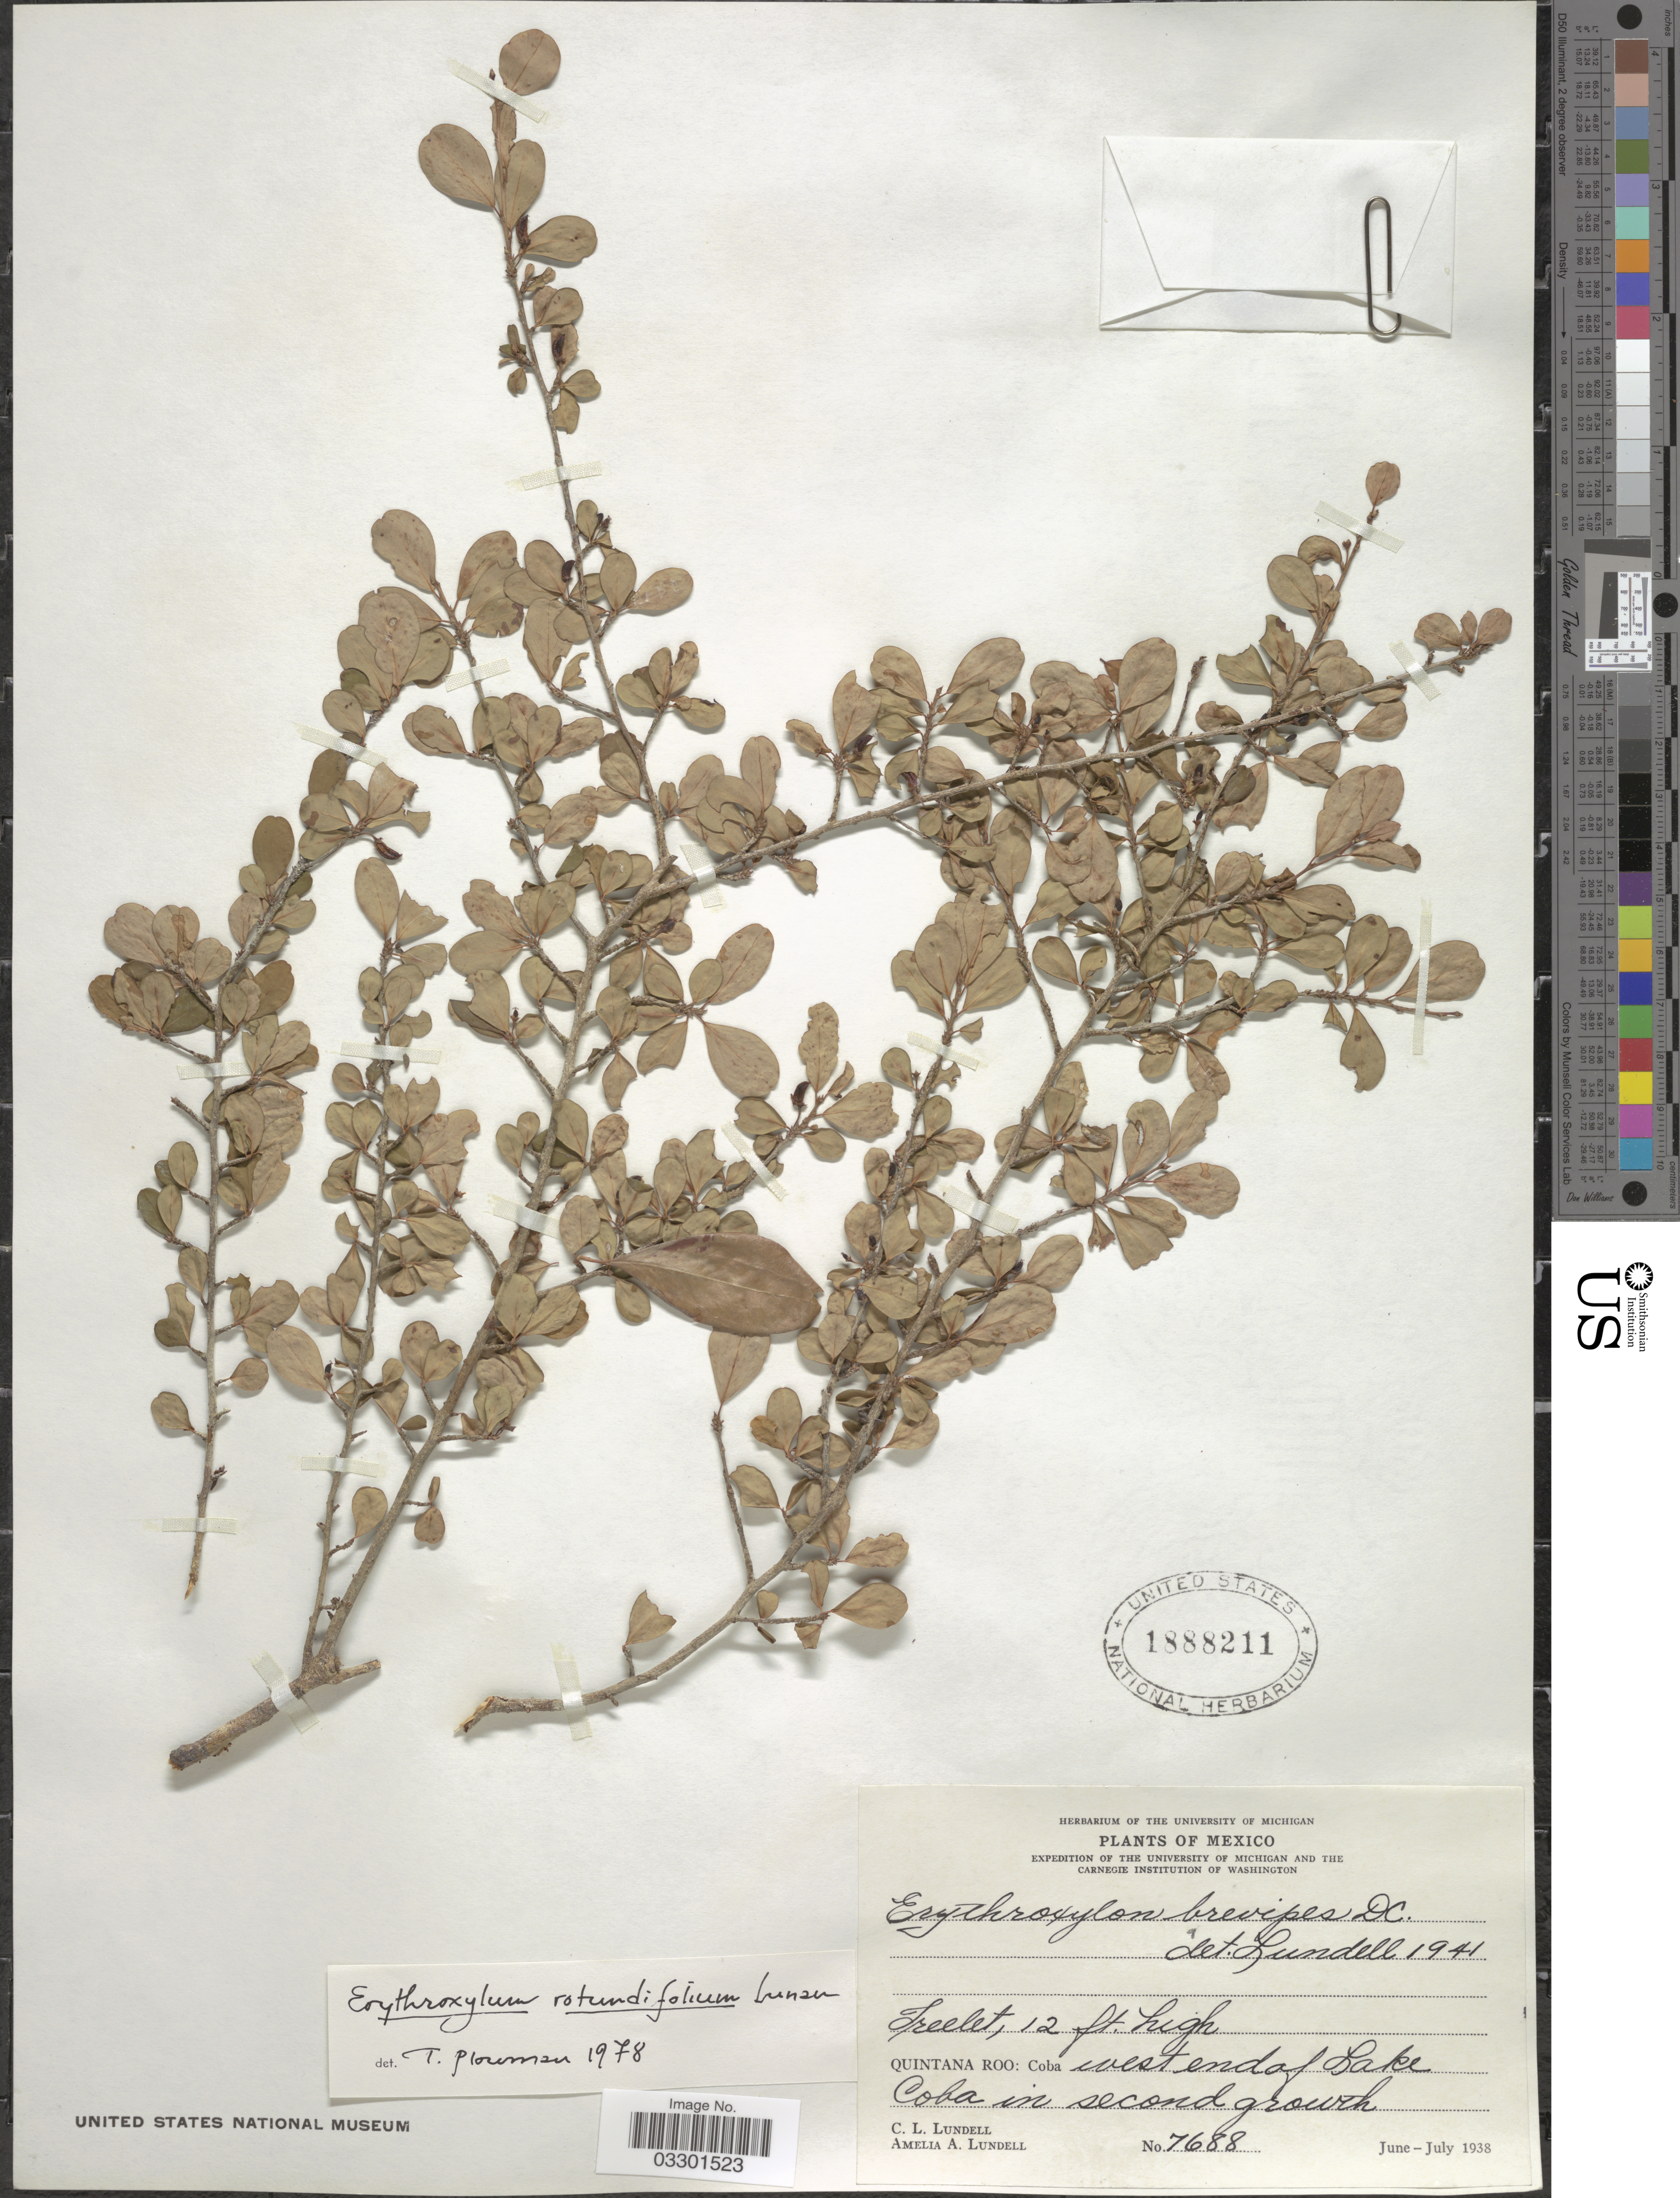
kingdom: Plantae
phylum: Tracheophyta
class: Magnoliopsida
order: Malpighiales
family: Erythroxylaceae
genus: Erythroxylum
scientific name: Erythroxylum rotundifolium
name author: Lunan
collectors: C. L. Lundell & A. A. Lundell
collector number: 7688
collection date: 1938-06/1938-07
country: Mexico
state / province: Quintana Roo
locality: Coba. West end of Lake Coba in second growth.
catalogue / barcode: US 1888211